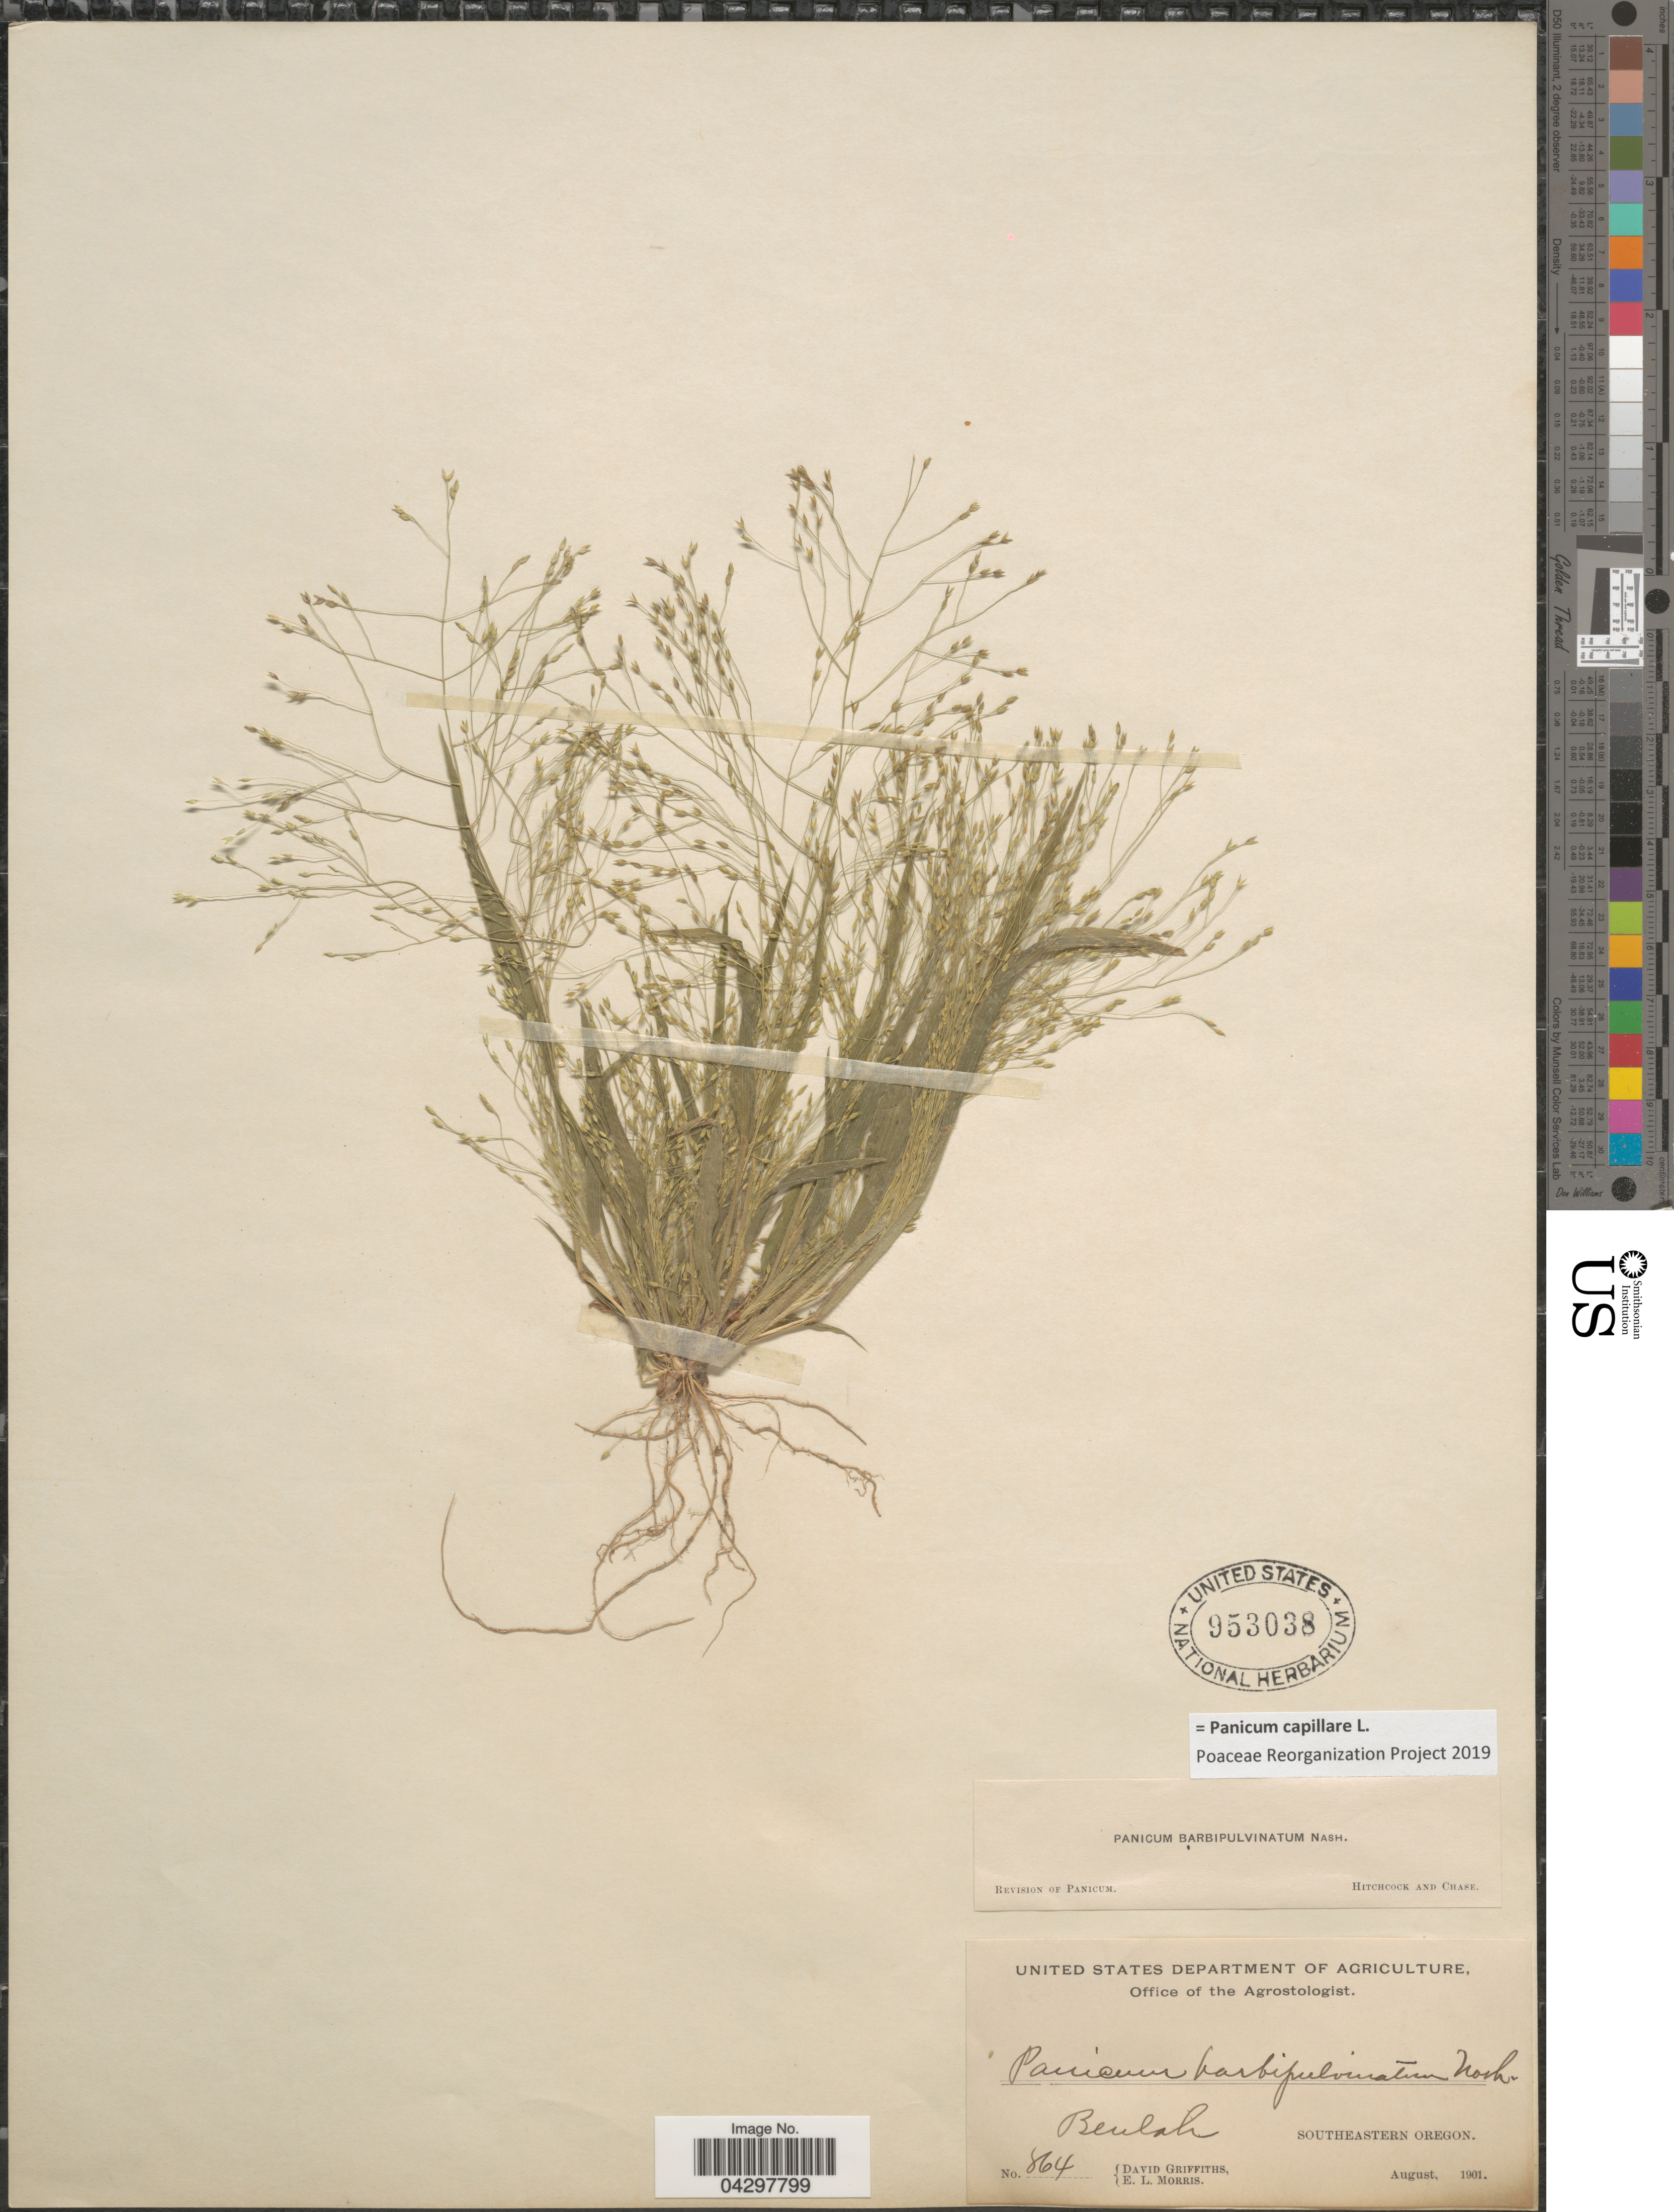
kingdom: Plantae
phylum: Tracheophyta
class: Liliopsida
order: Poales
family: Poaceae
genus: Panicum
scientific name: Panicum capillare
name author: L.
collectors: D. Griffiths & E. Morris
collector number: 864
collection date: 1901-08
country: United States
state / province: Oregon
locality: Beulah. Southeastern Oregon.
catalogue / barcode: US 953038